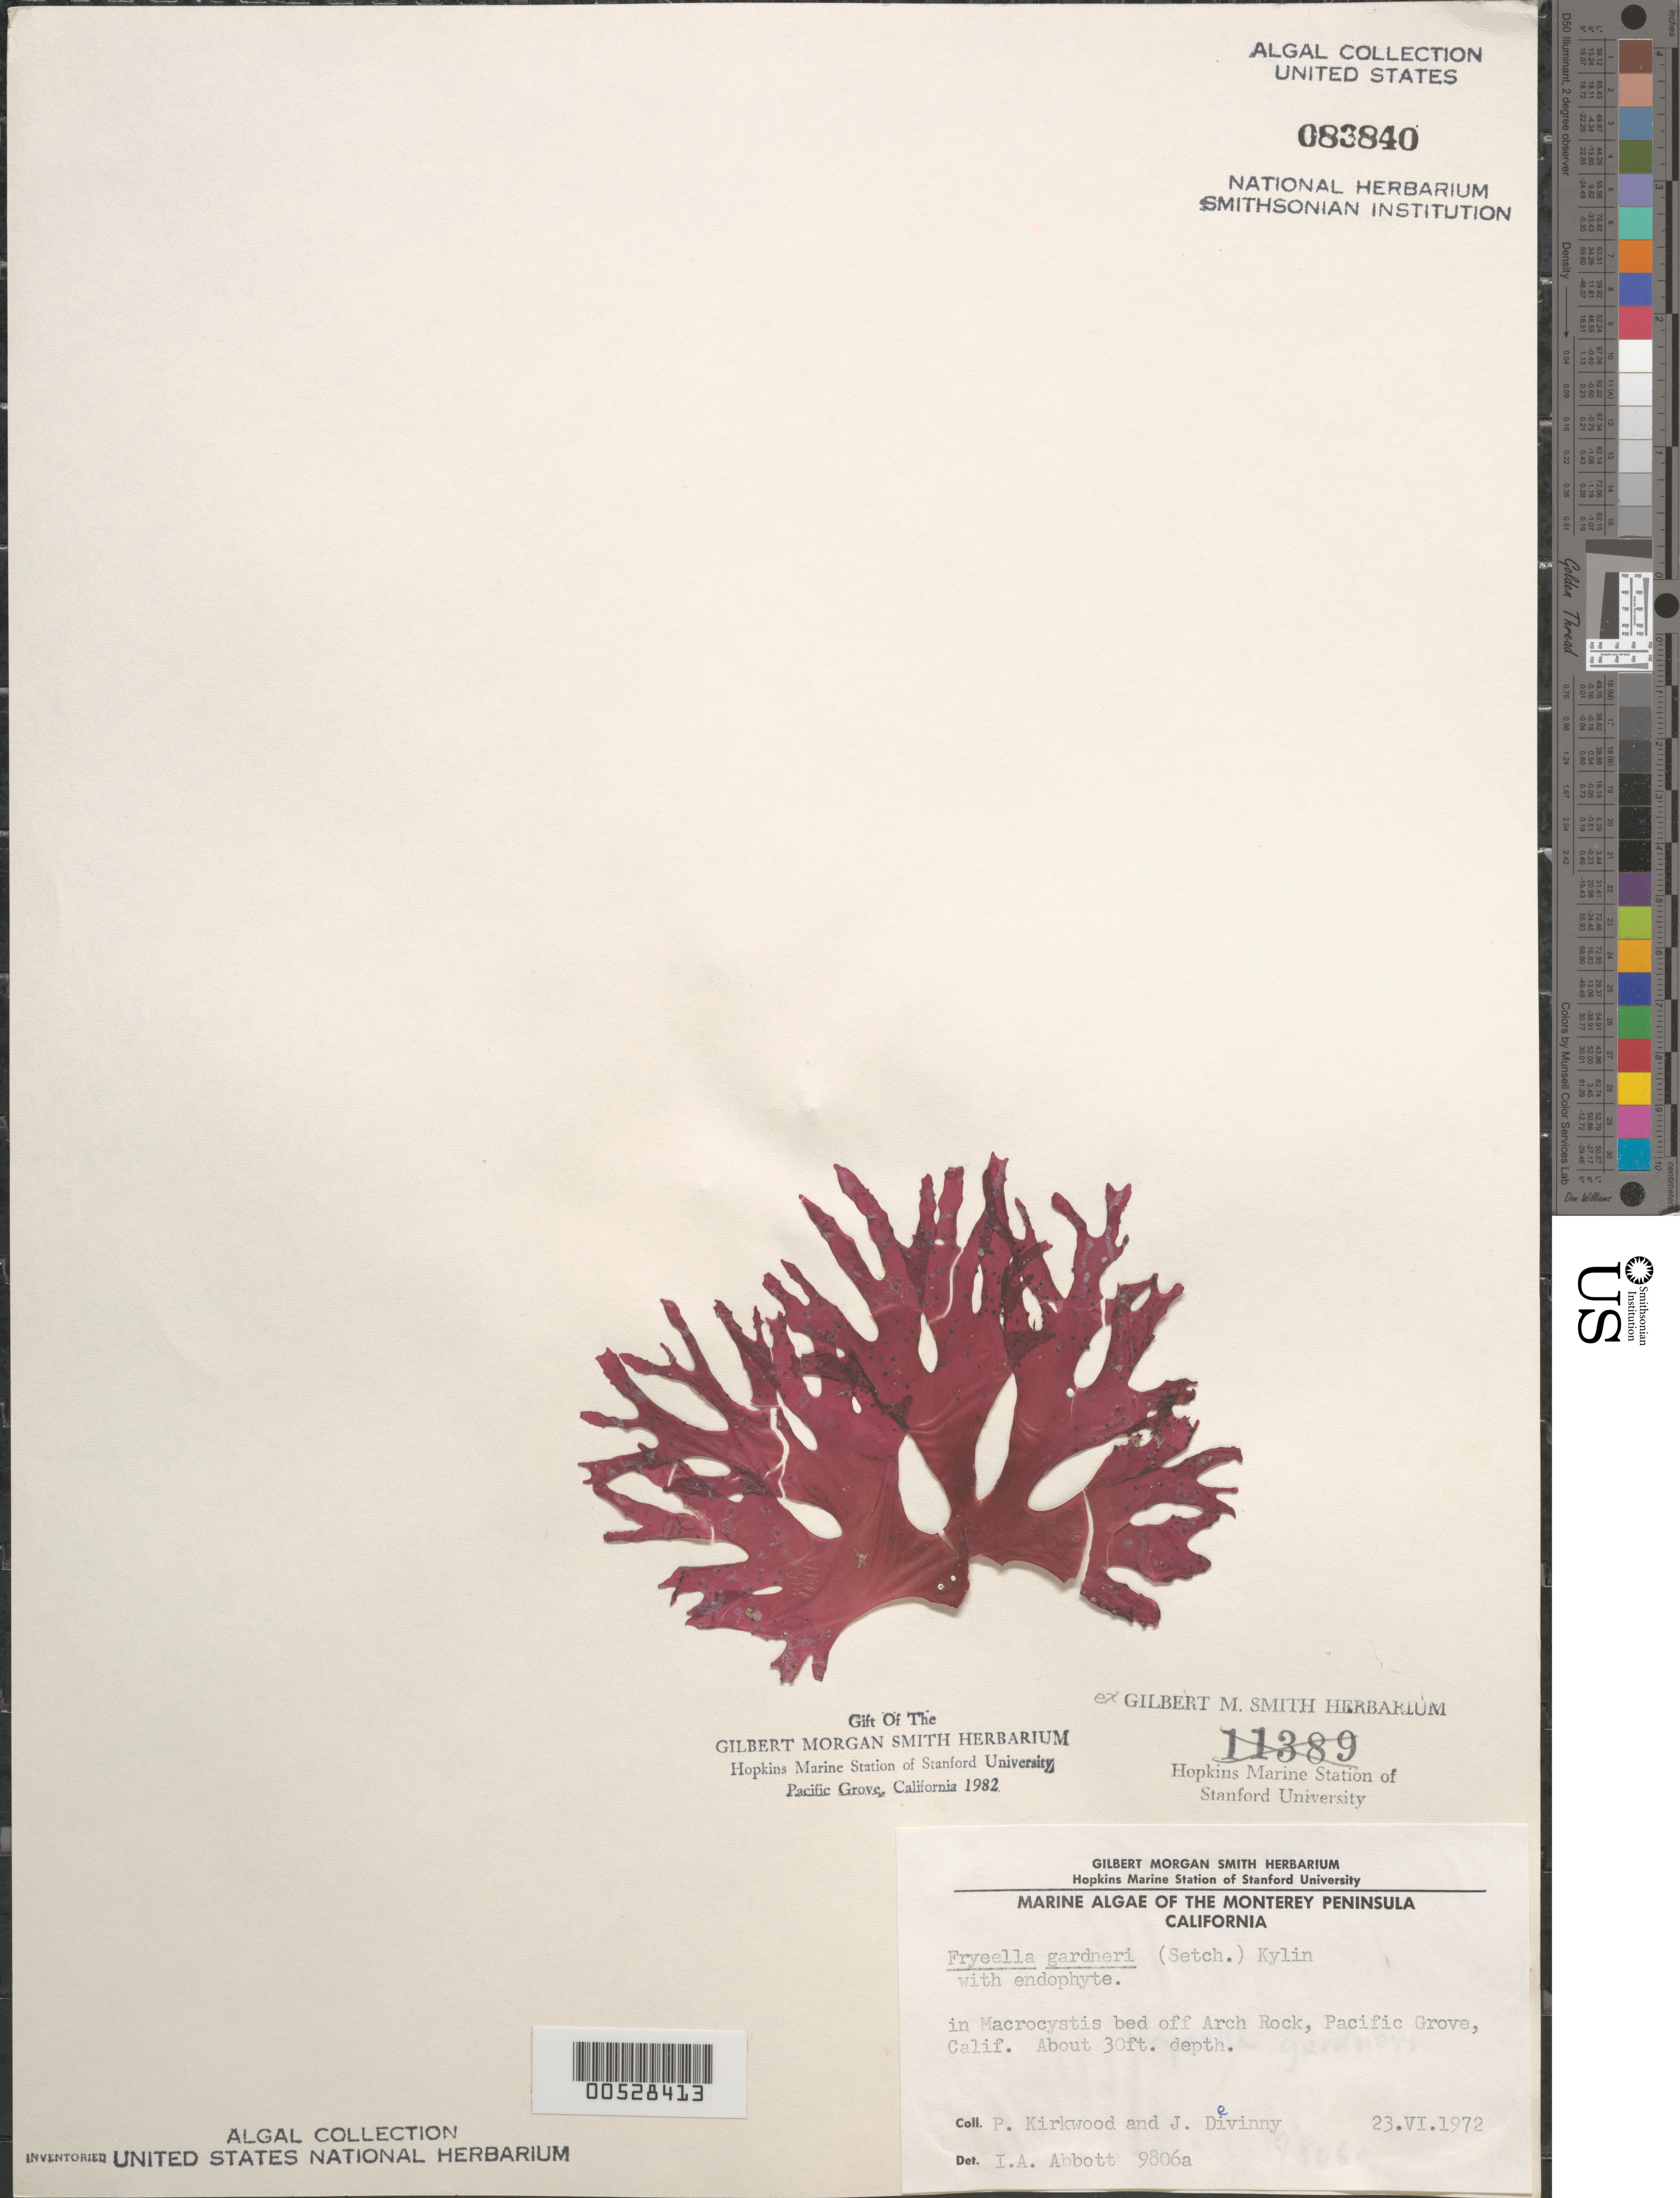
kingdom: Plantae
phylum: Rhodophyta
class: Florideophyceae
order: Rhodymeniales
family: Fryeellaceae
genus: Fryeella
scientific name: Fryeella gardneri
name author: (Setch.) Kylin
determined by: Abbott, Isabella A.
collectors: P. Kirkwood & J. Devinny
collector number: IAA 9806a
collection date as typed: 23 Jun 1972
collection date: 1972-06-23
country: United States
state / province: California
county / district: Monterey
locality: Pacific Grove, off Arch Rock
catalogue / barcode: US 83840